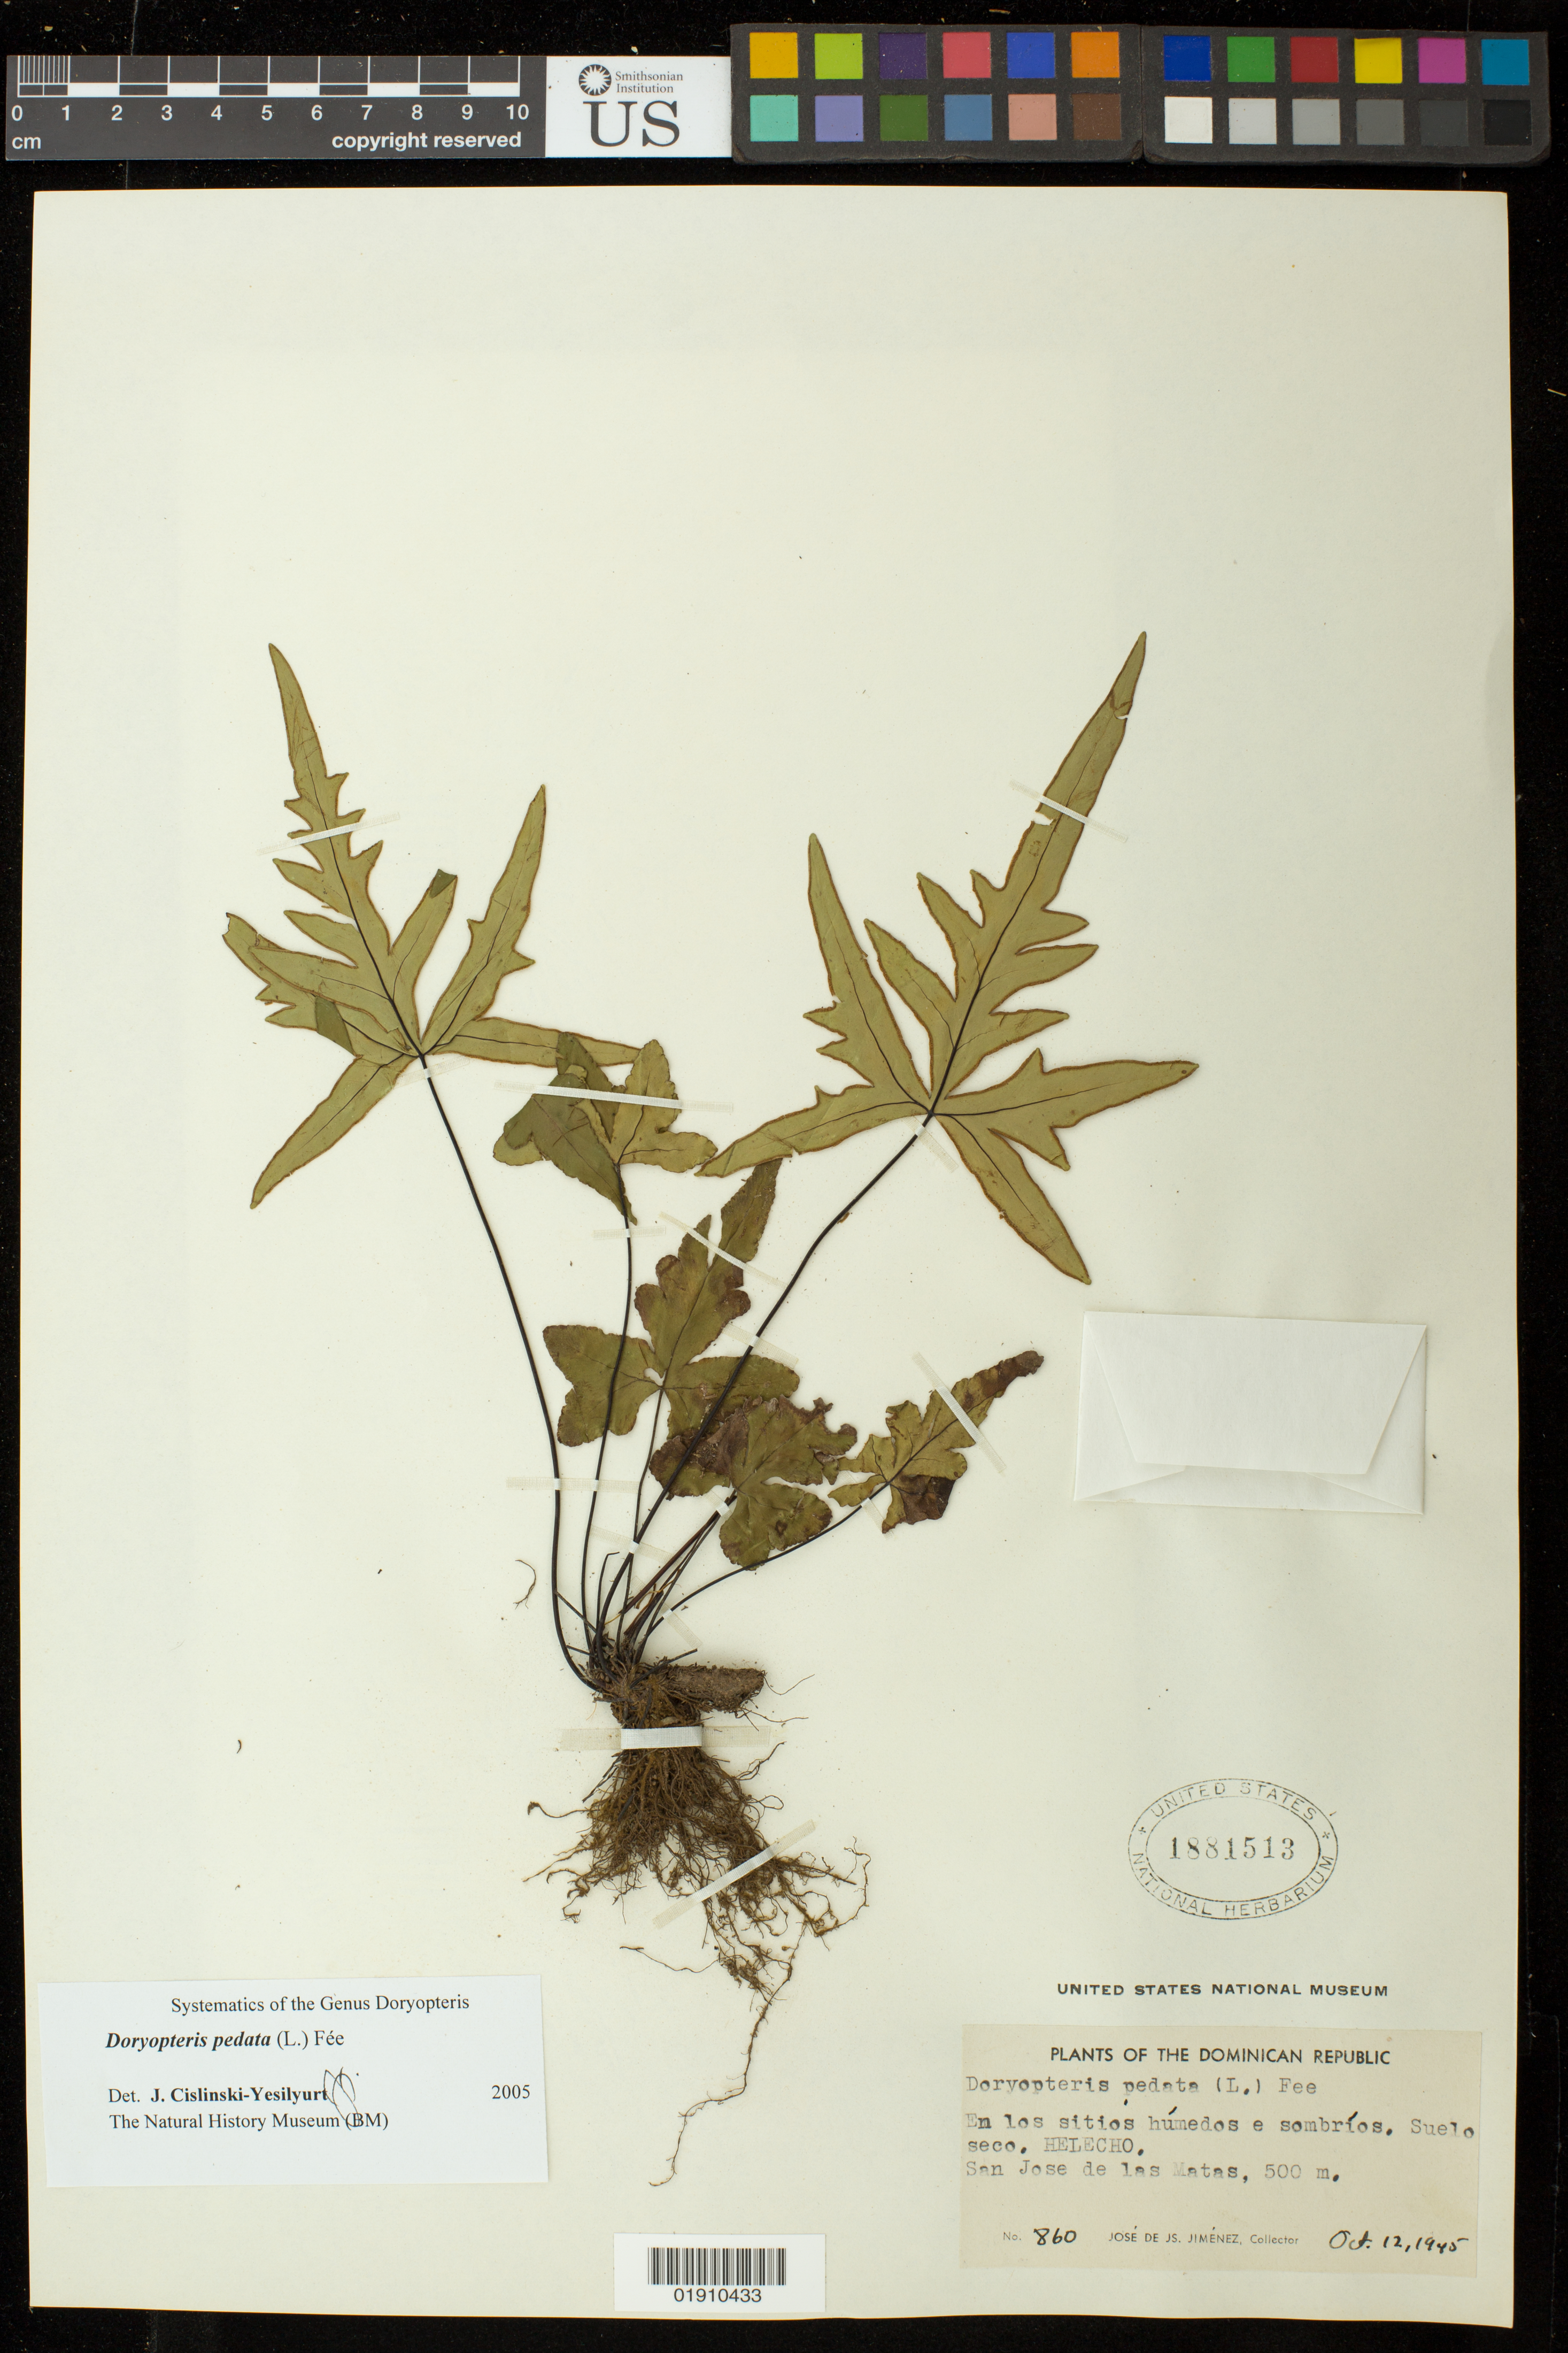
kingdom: Plantae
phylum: Tracheophyta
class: Polypodiopsida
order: Polypodiales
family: Pteridaceae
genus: Doryopteris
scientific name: Doryopteris pedata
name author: (L.) Fée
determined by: Cislinski-Yesilyurt, J.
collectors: J. J. Jiménez Almonte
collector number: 860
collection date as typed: Oct. 12, 1945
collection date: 1945-10-12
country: Dominican Republic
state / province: Santiago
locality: San José de Las Matas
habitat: en los sitios humedos e sombrios. suelo seco.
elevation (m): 500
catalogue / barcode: US 1881513